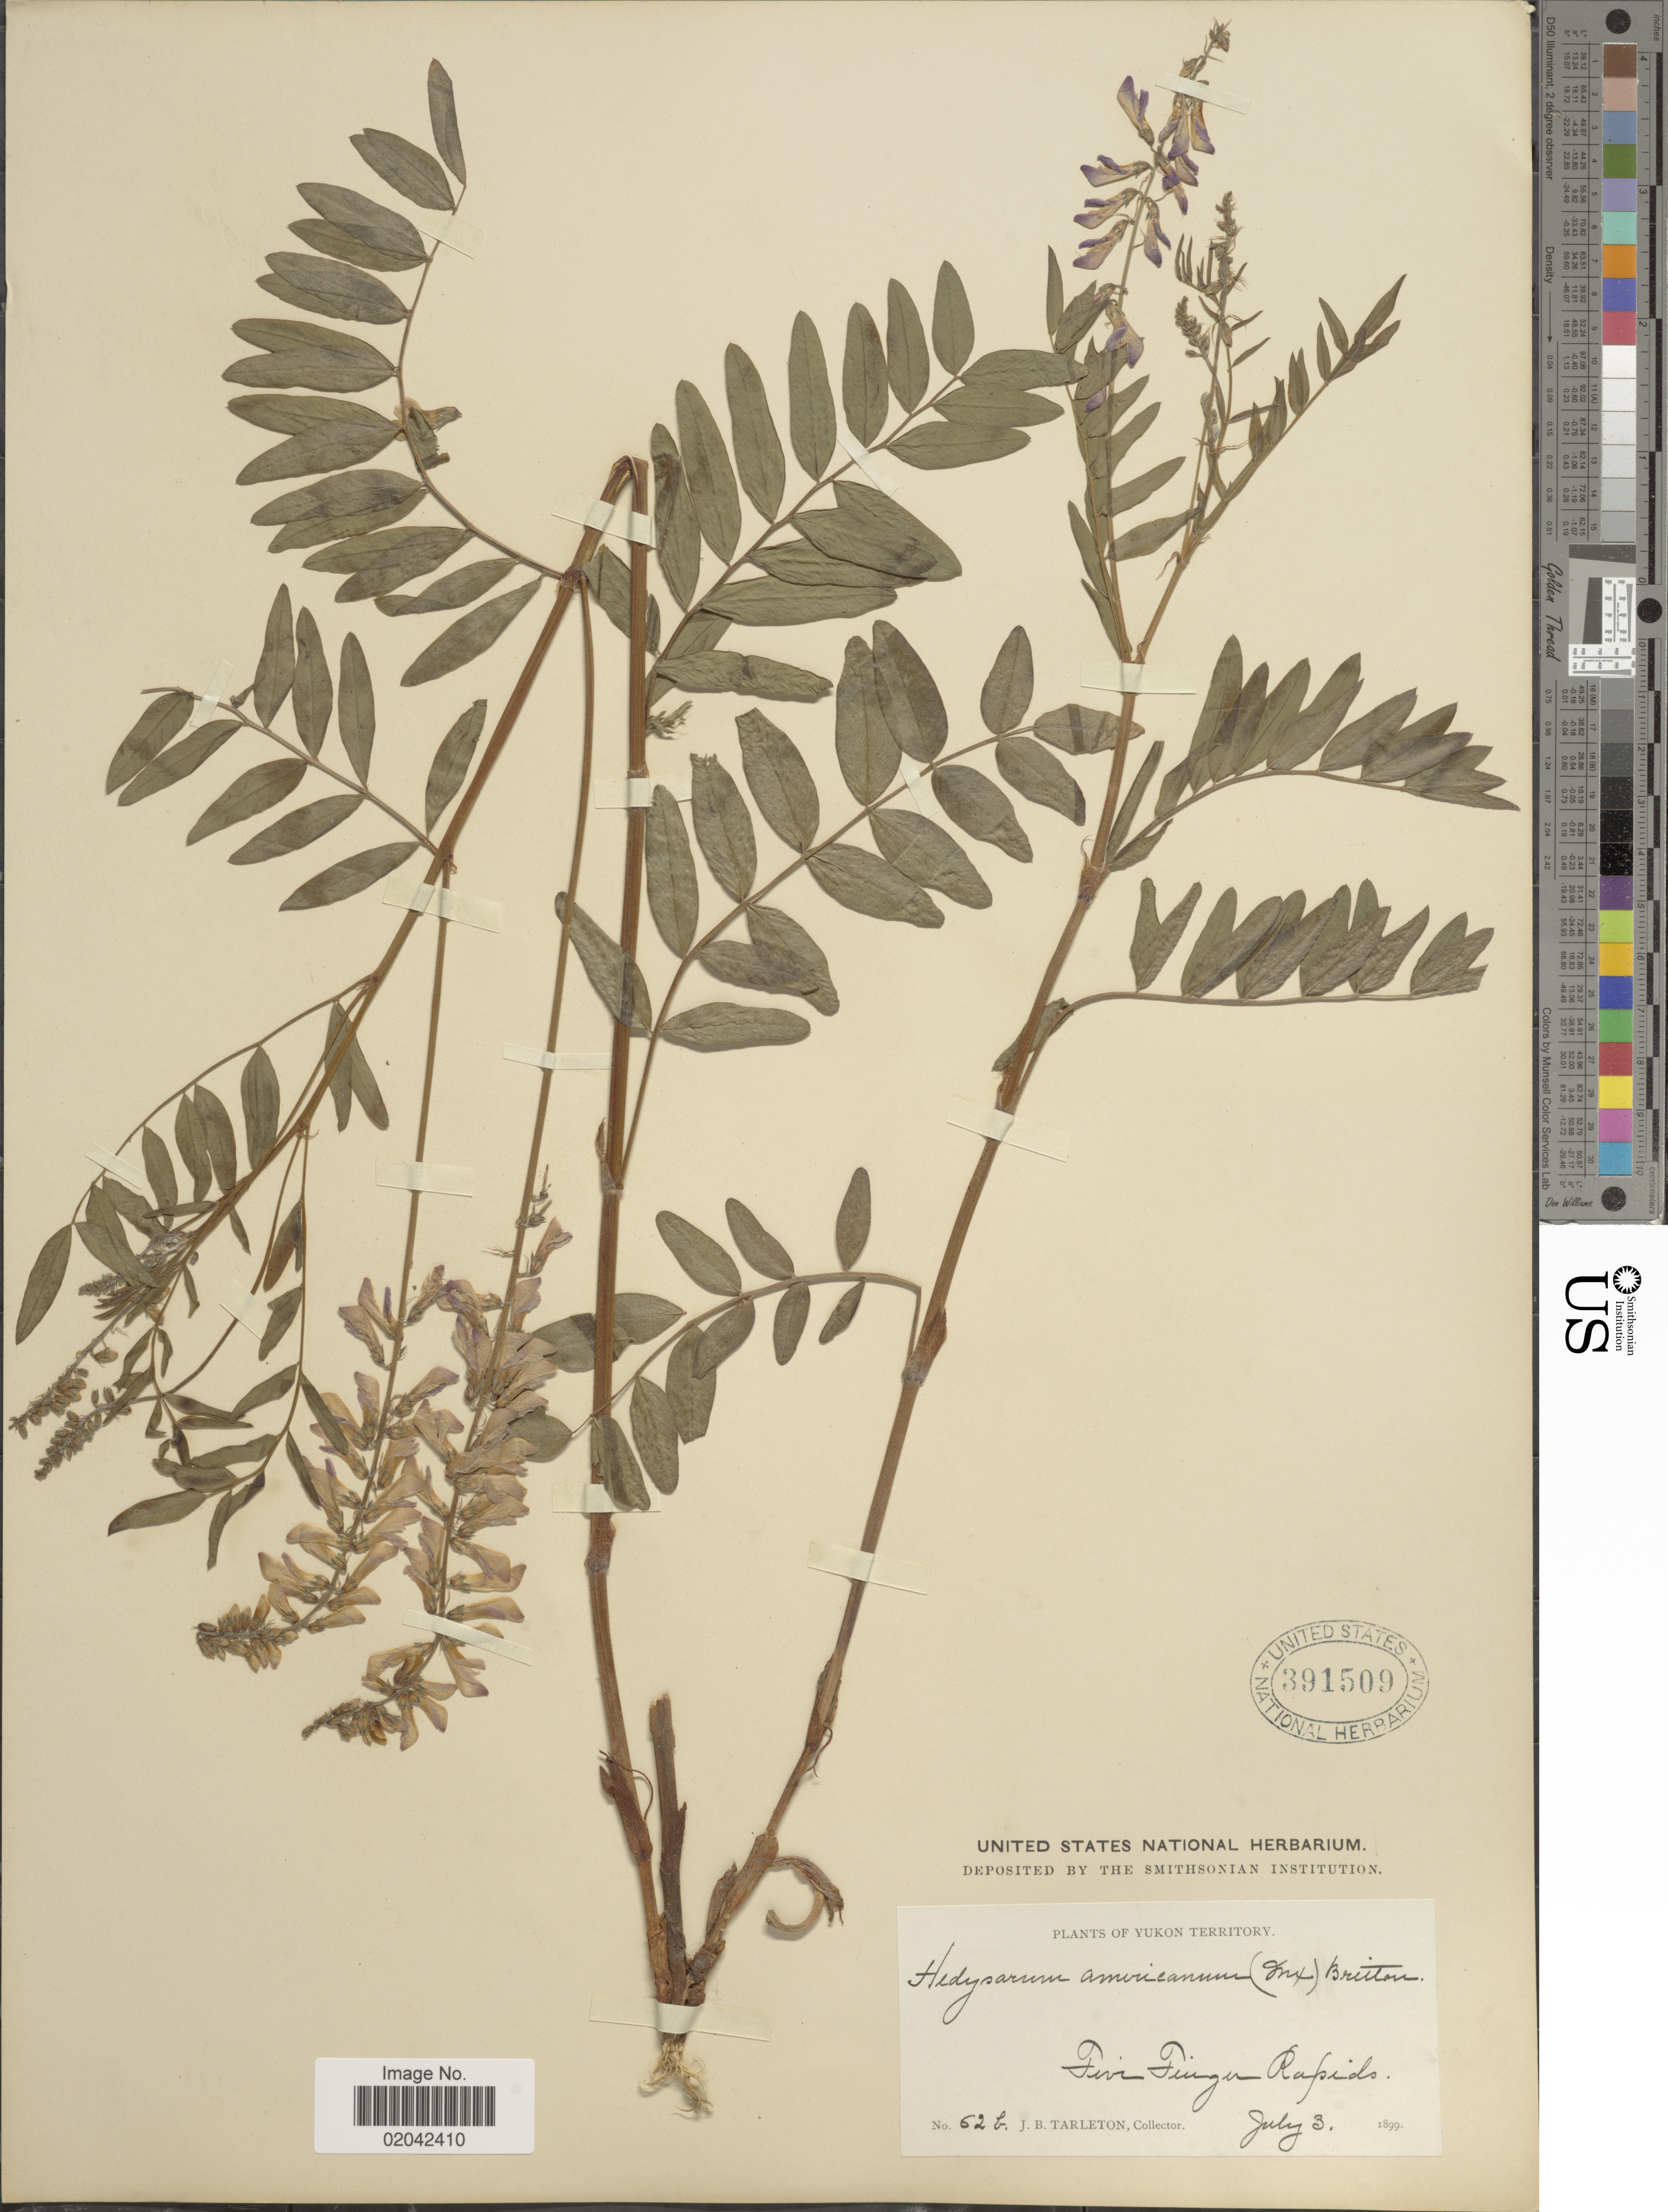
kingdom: Plantae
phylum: Tracheophyta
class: Magnoliopsida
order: Fabales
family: Fabaceae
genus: Hedysarum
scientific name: Hedysarum alpinum var. americanum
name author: Michx. ex Pursh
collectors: J. Tarleton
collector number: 62b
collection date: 1899-07-03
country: Canada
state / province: Yukon Territory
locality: Five Finger Rapids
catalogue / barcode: US 391509